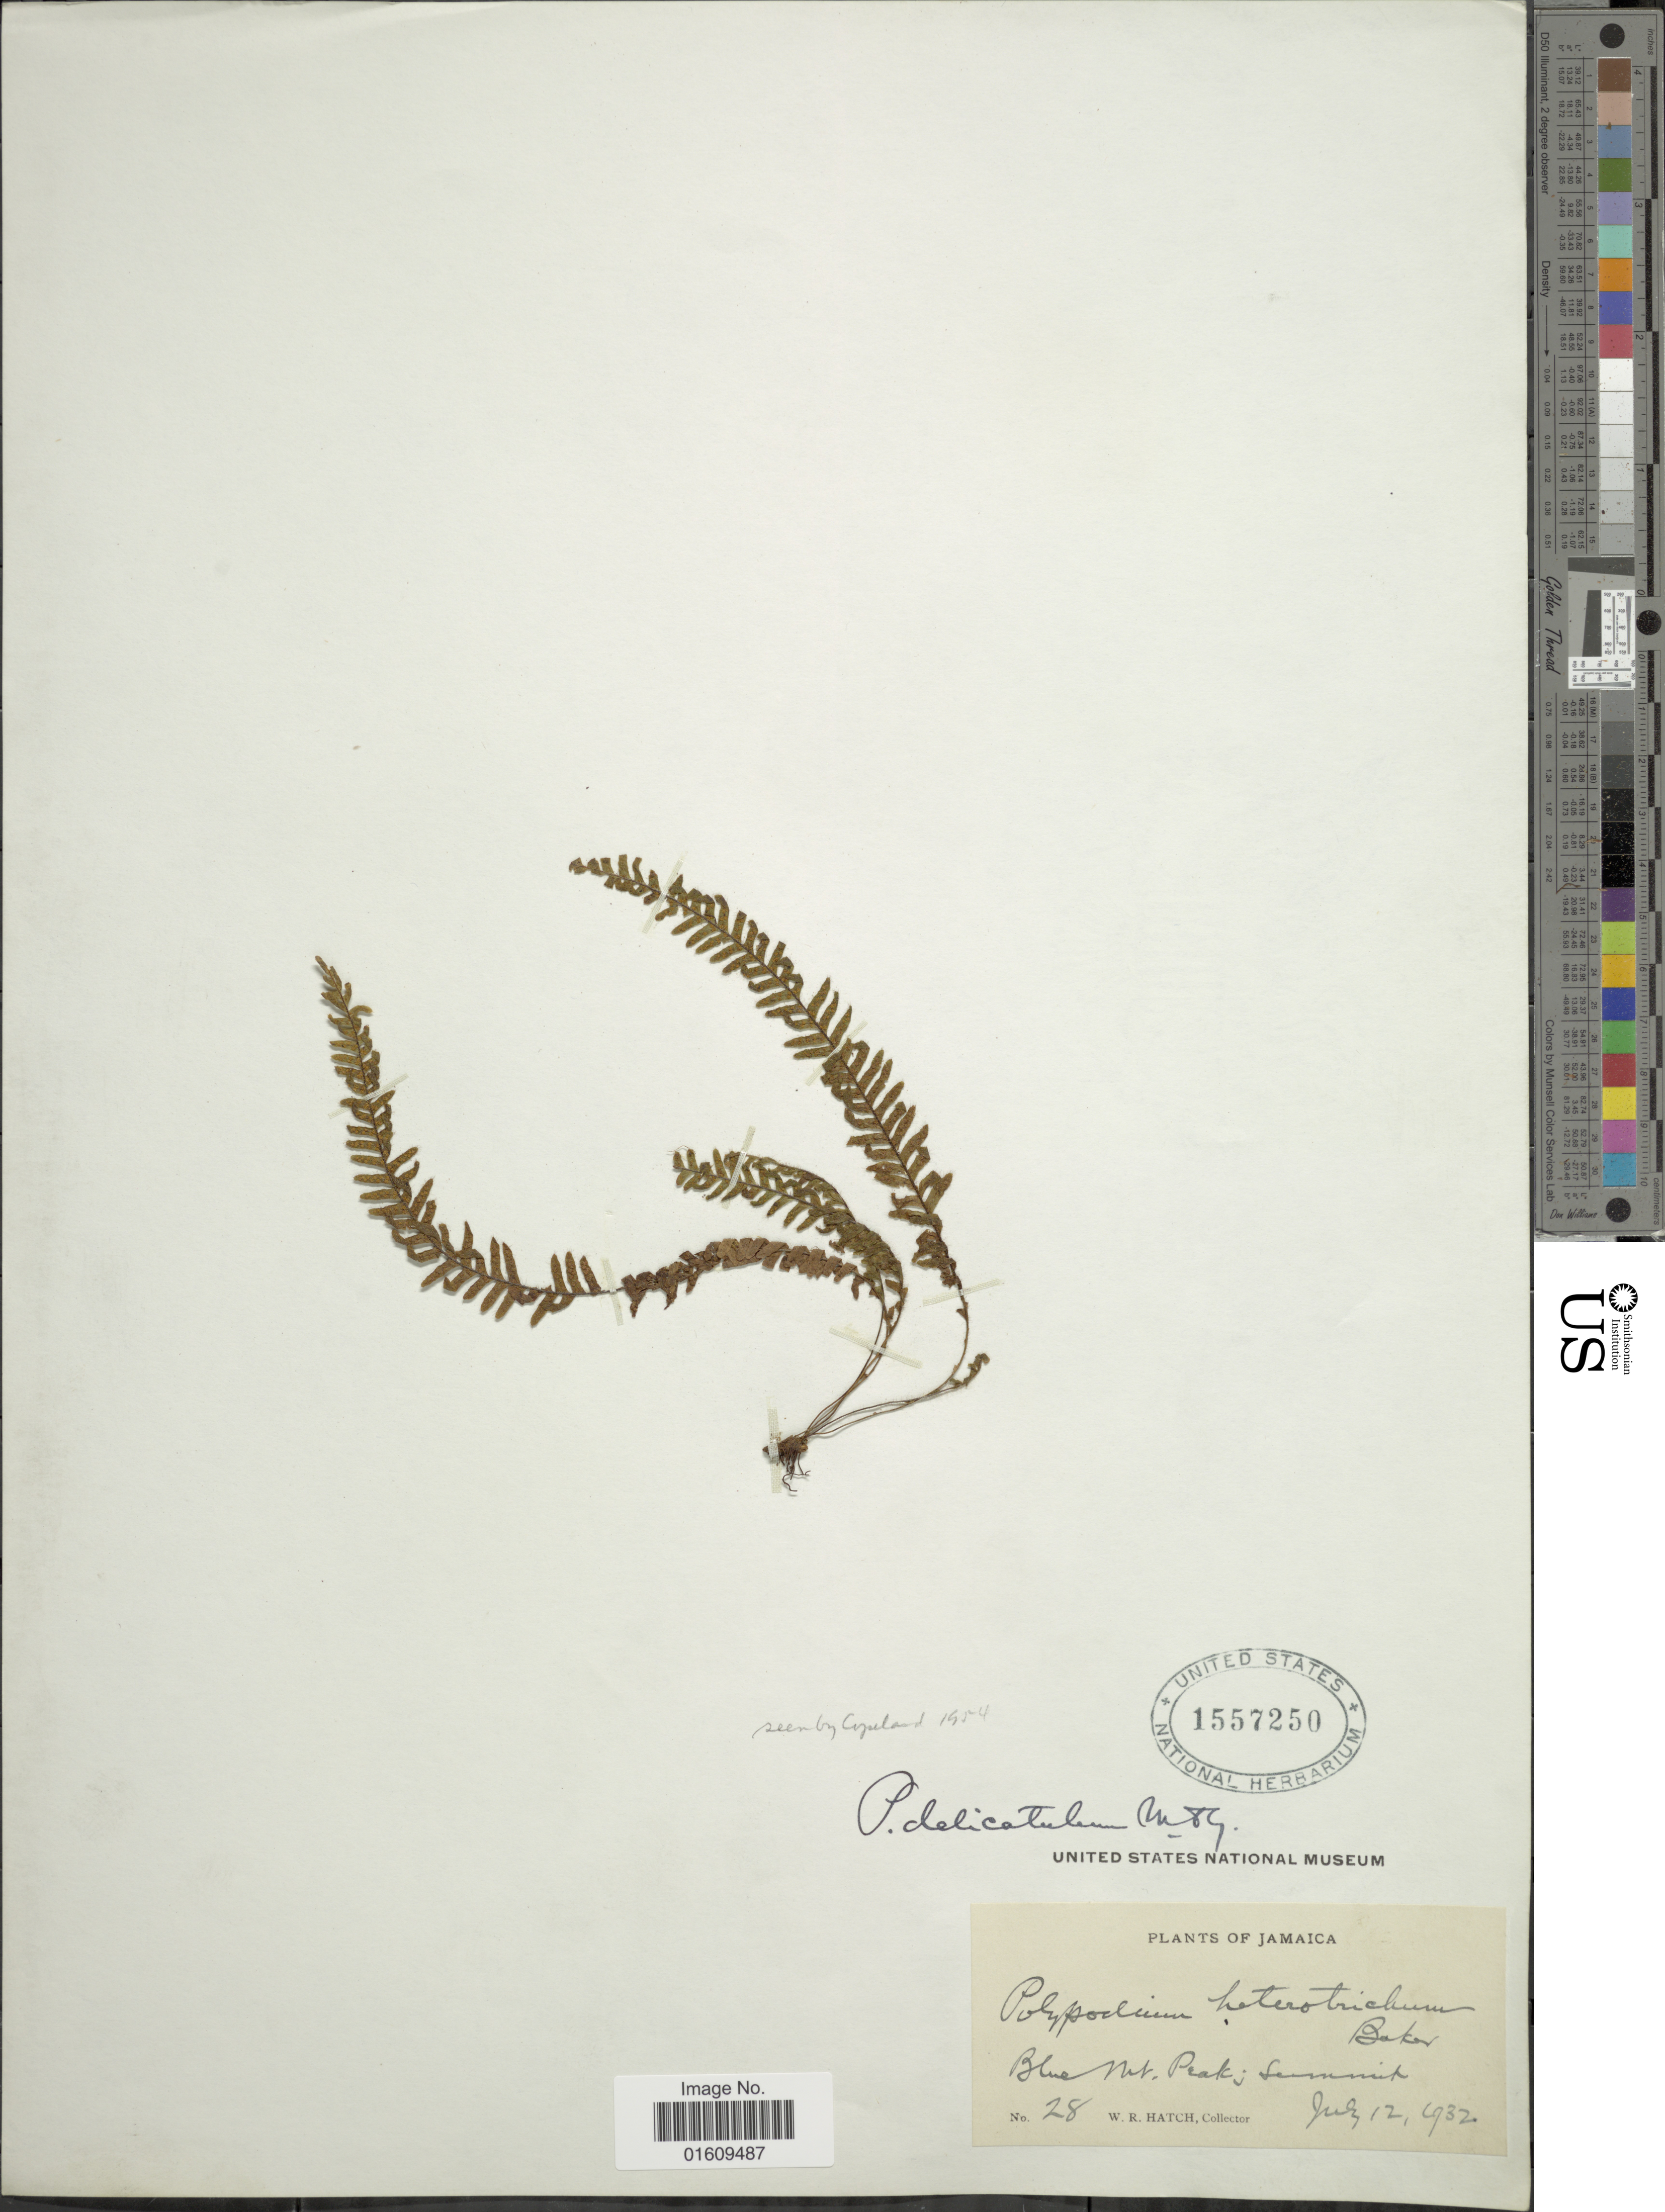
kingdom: Plantae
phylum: Tracheophyta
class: Polypodiopsida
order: Polypodiales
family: Polypodiaceae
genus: Galactodenia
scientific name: Galactodenia delicatula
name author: (Mart. & Galeotti) Sundue & Labiak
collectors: W. Hatch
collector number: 28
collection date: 1932-07-12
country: Jamaica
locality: Jamaica, Blue Mt. Peak; summit.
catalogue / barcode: US 1557250